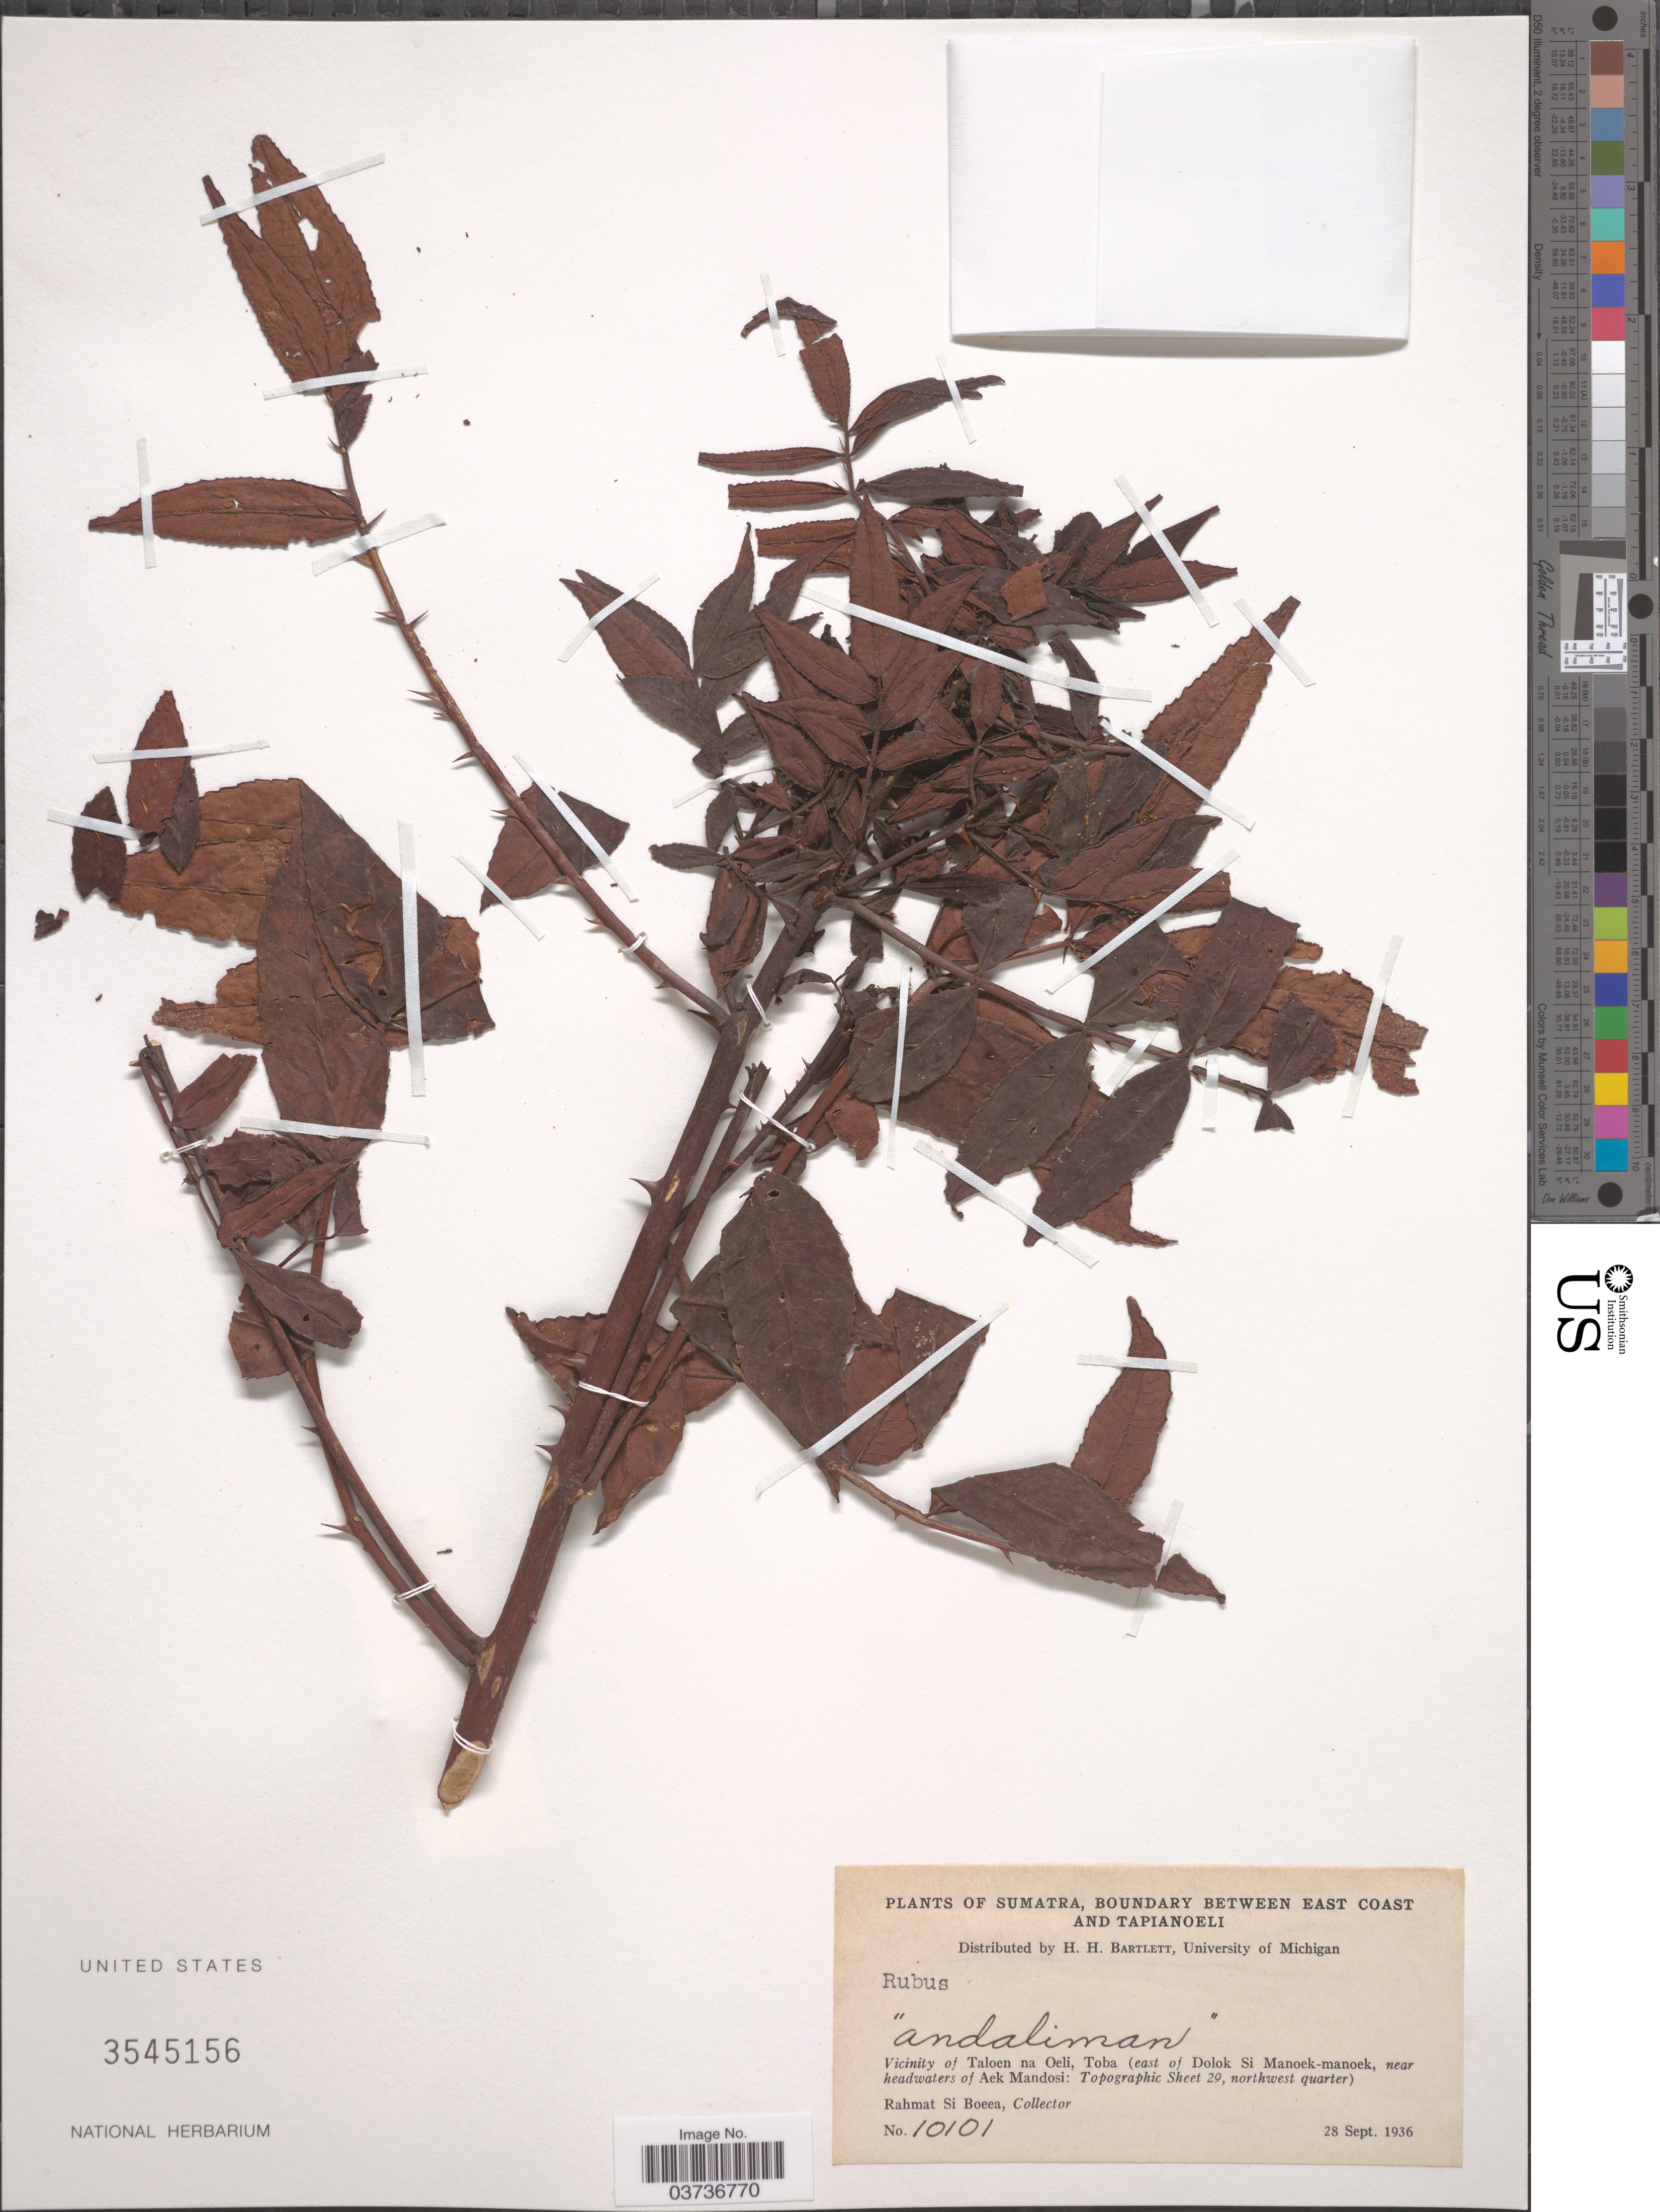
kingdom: Plantae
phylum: Tracheophyta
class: Magnoliopsida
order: Rosales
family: Rosaceae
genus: Rubus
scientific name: Rubus sp.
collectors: Rahmat Si Boeea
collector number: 10101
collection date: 1936-09-28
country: Indonesia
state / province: Sumatra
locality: Sumatra, Boundary between East Coast and Tapianoeli. Vicinity of Taloen na Oeli, Toba (east of Dolok Si Manoek-manoek, near headwaters of Aek Mandosi: Topographic Sheet 29, northwest quarter).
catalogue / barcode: US 3545156